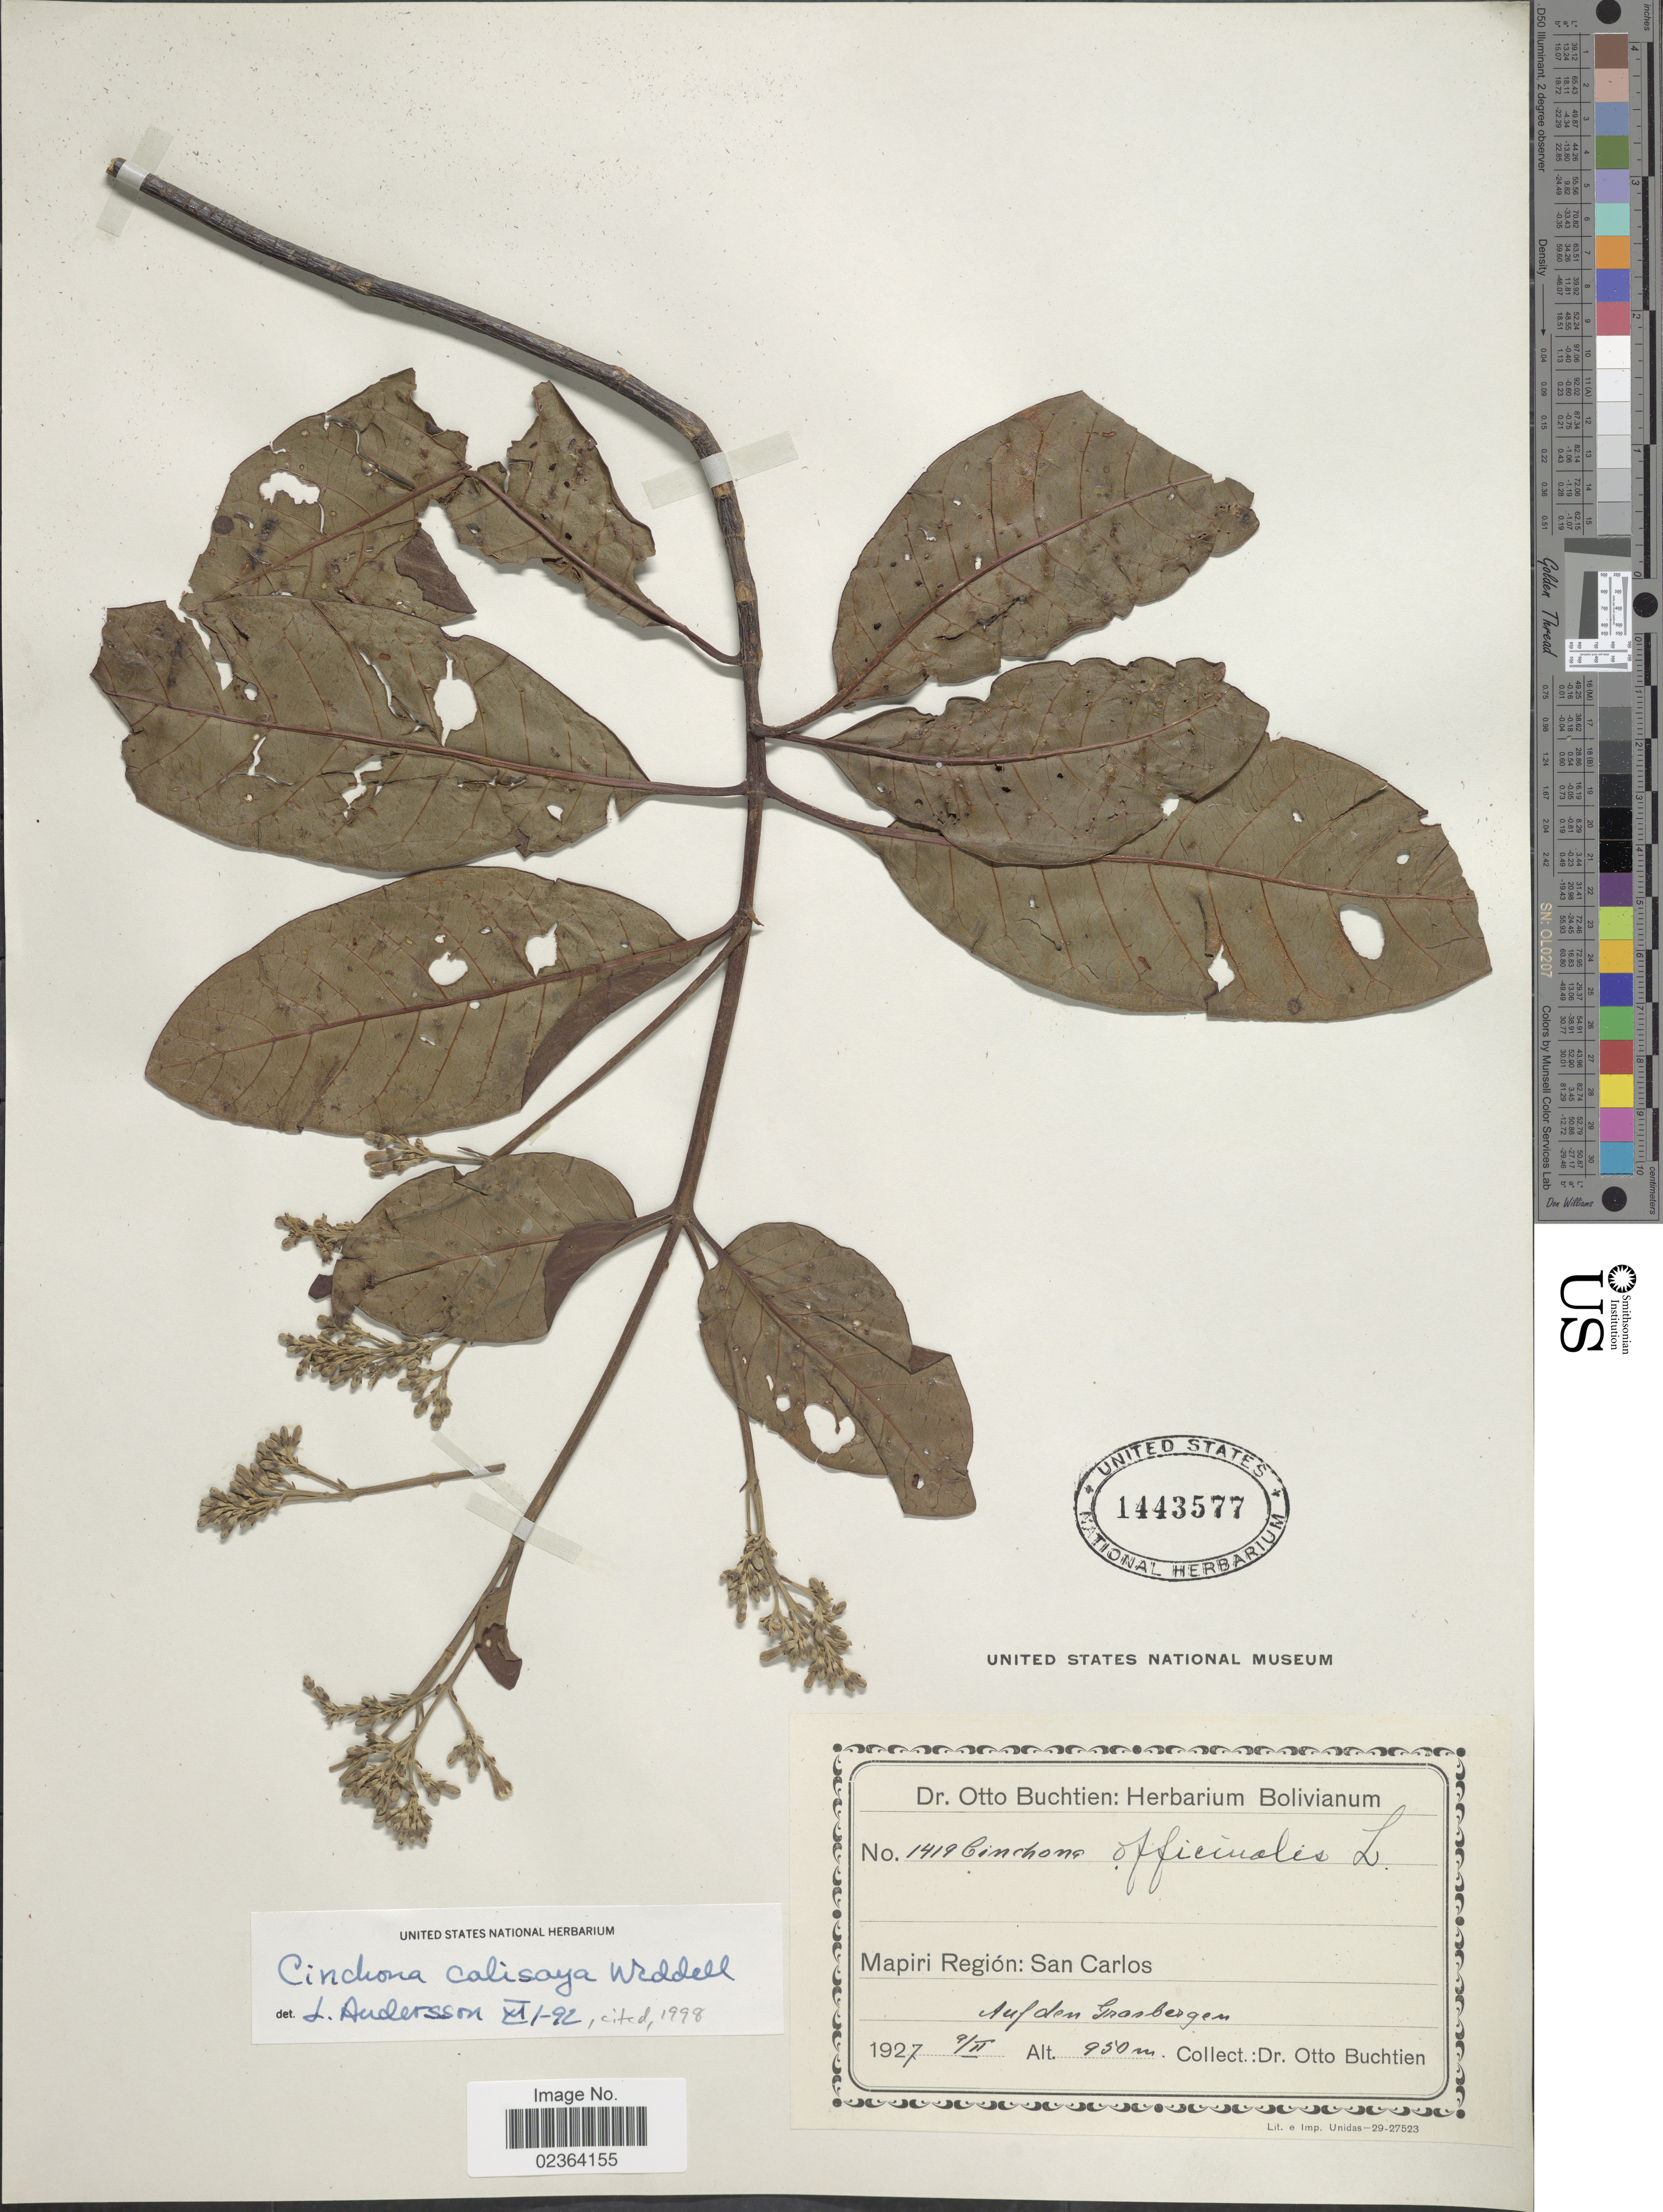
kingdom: Plantae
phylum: Tracheophyta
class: Magnoliopsida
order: Gentianales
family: Rubiaceae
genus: Cinchona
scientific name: Cinchona calisaya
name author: Wedd.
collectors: O. Buchtien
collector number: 1419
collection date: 1927-02-09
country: Bolivia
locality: Mapiri Region: San Carlos auf dem Grasbergen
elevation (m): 950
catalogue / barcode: US 1443577